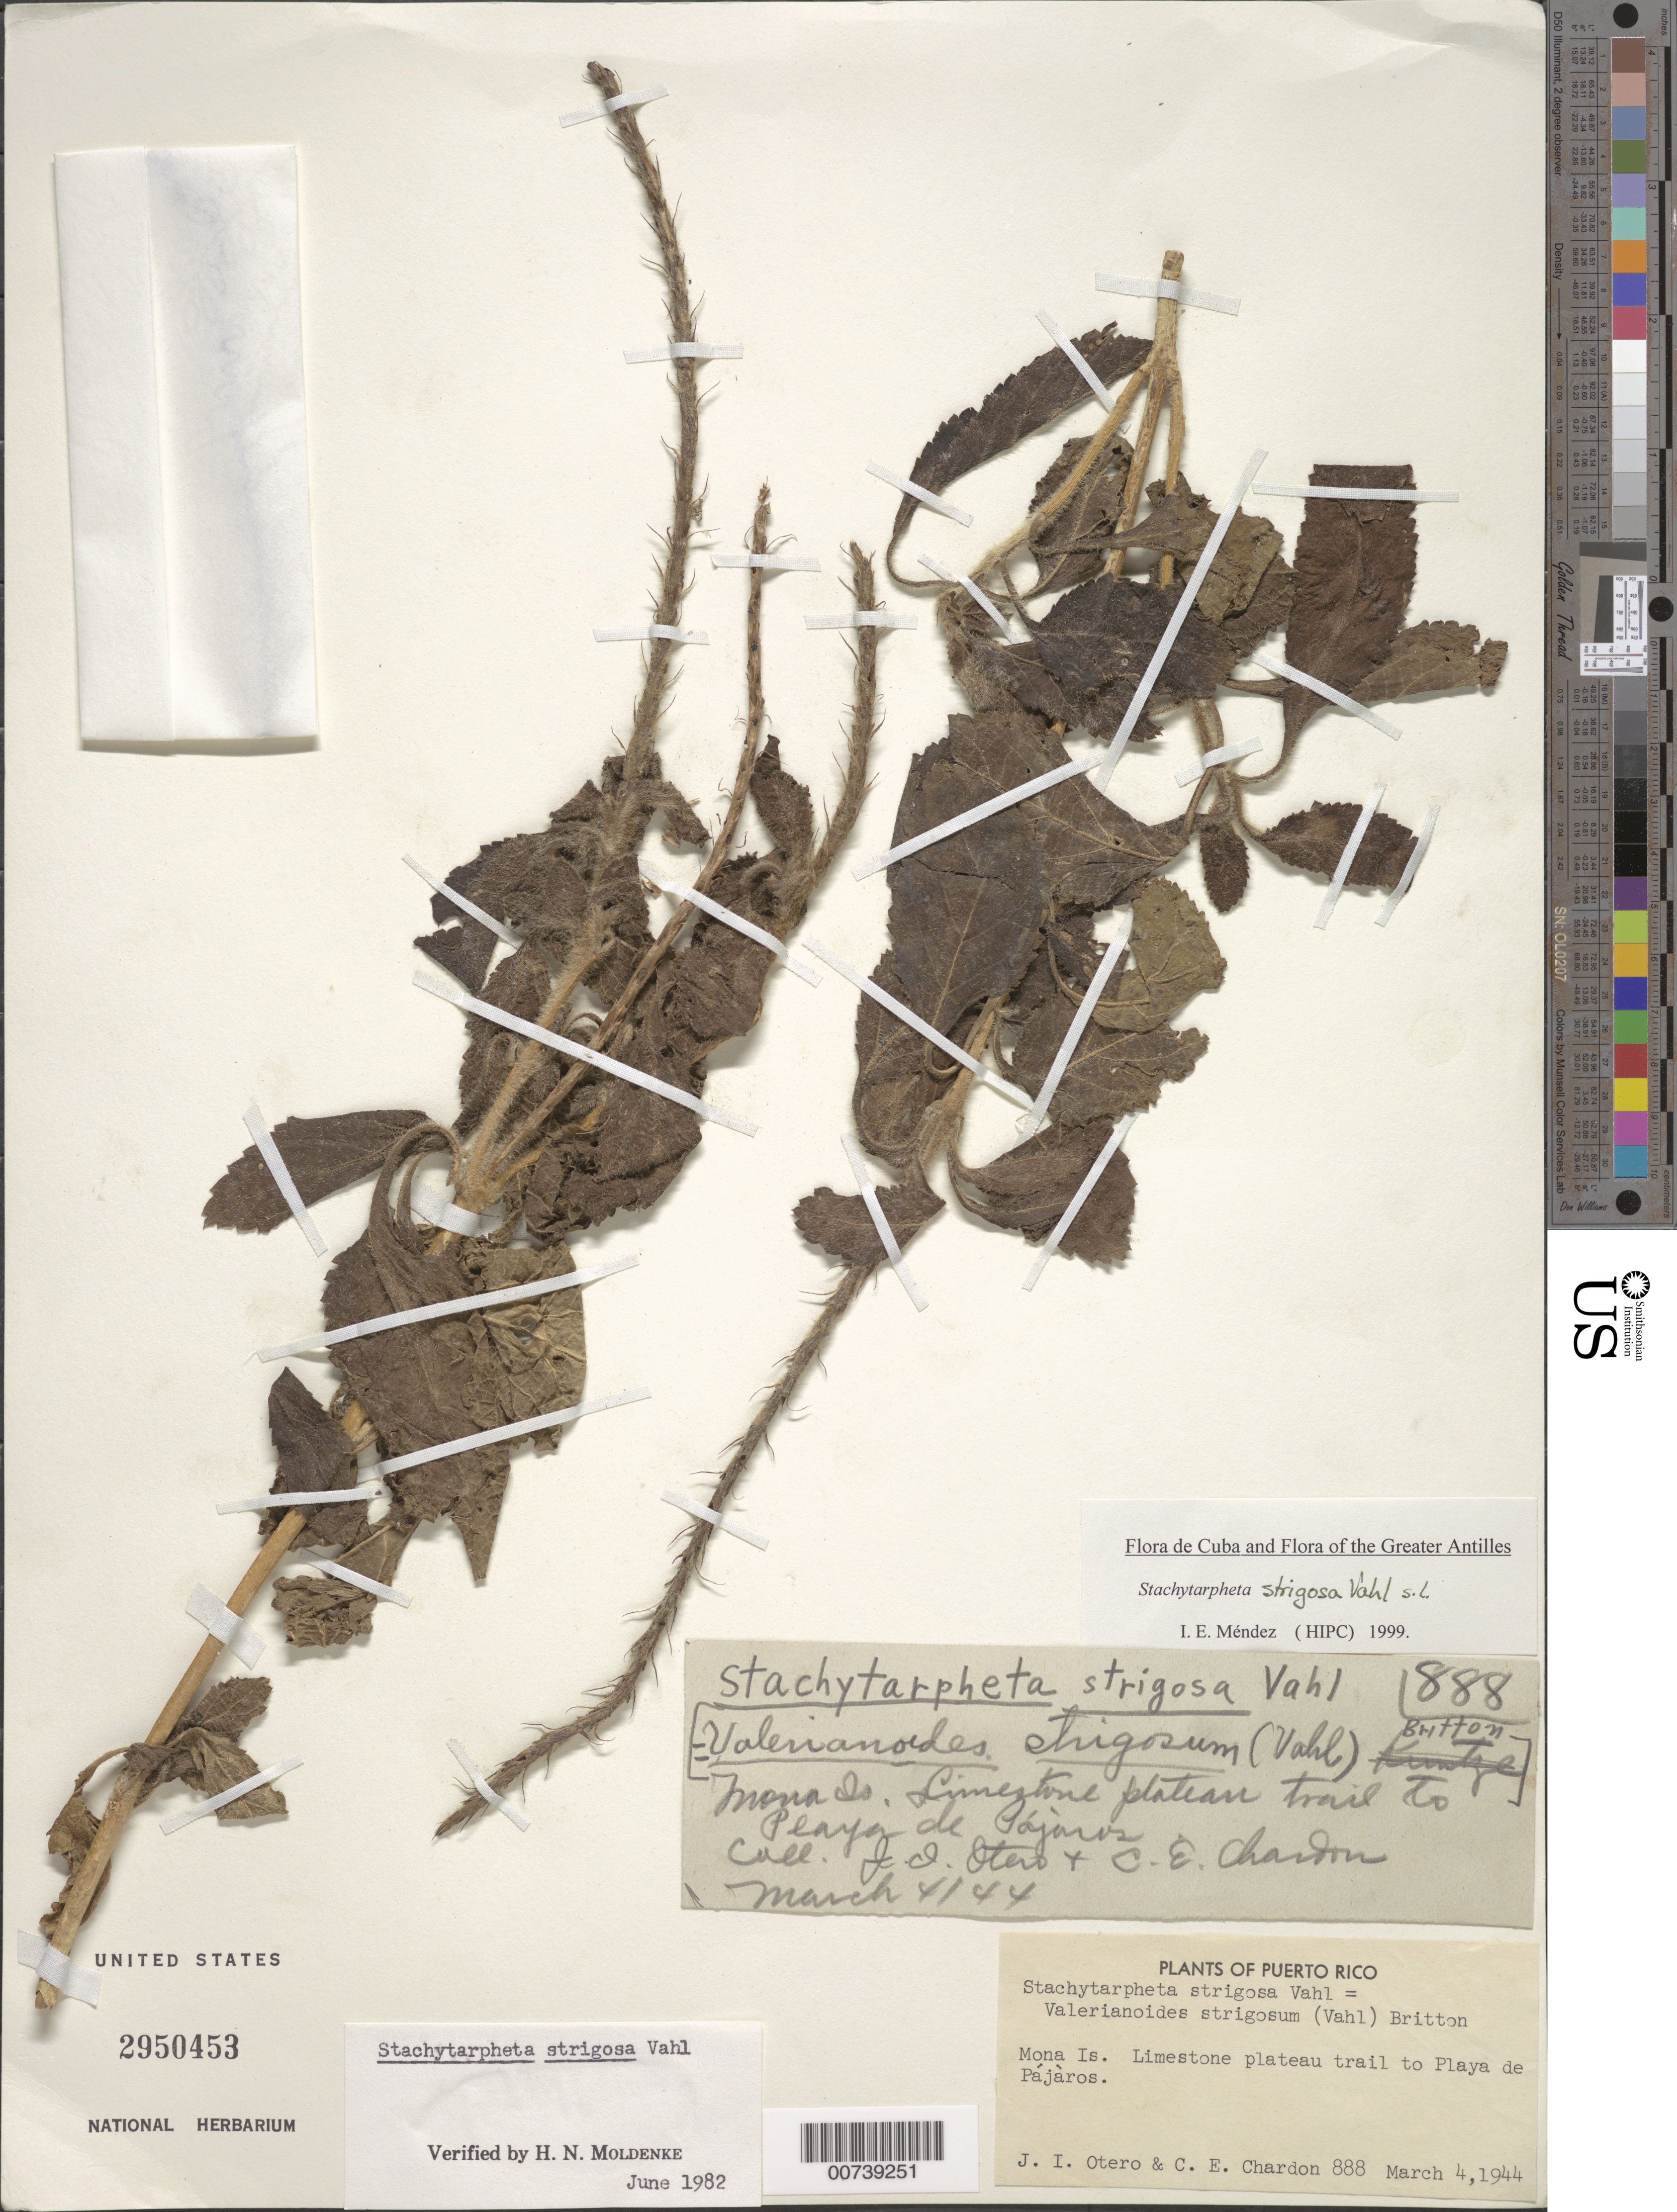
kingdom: Plantae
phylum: Tracheophyta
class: Magnoliopsida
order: Lamiales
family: Verbenaceae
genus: Stachytarpheta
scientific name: Stachytarpheta strigosa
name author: Vahl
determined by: Méndez, Isidro E., (HIPC)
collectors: J. Otero & C. E. Chardón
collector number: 888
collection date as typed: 04 Mar 1944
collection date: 1944-03-04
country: Puerto Rico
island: Mona I.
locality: Limestone plateau to Playa de Pájaros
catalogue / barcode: US 2950453